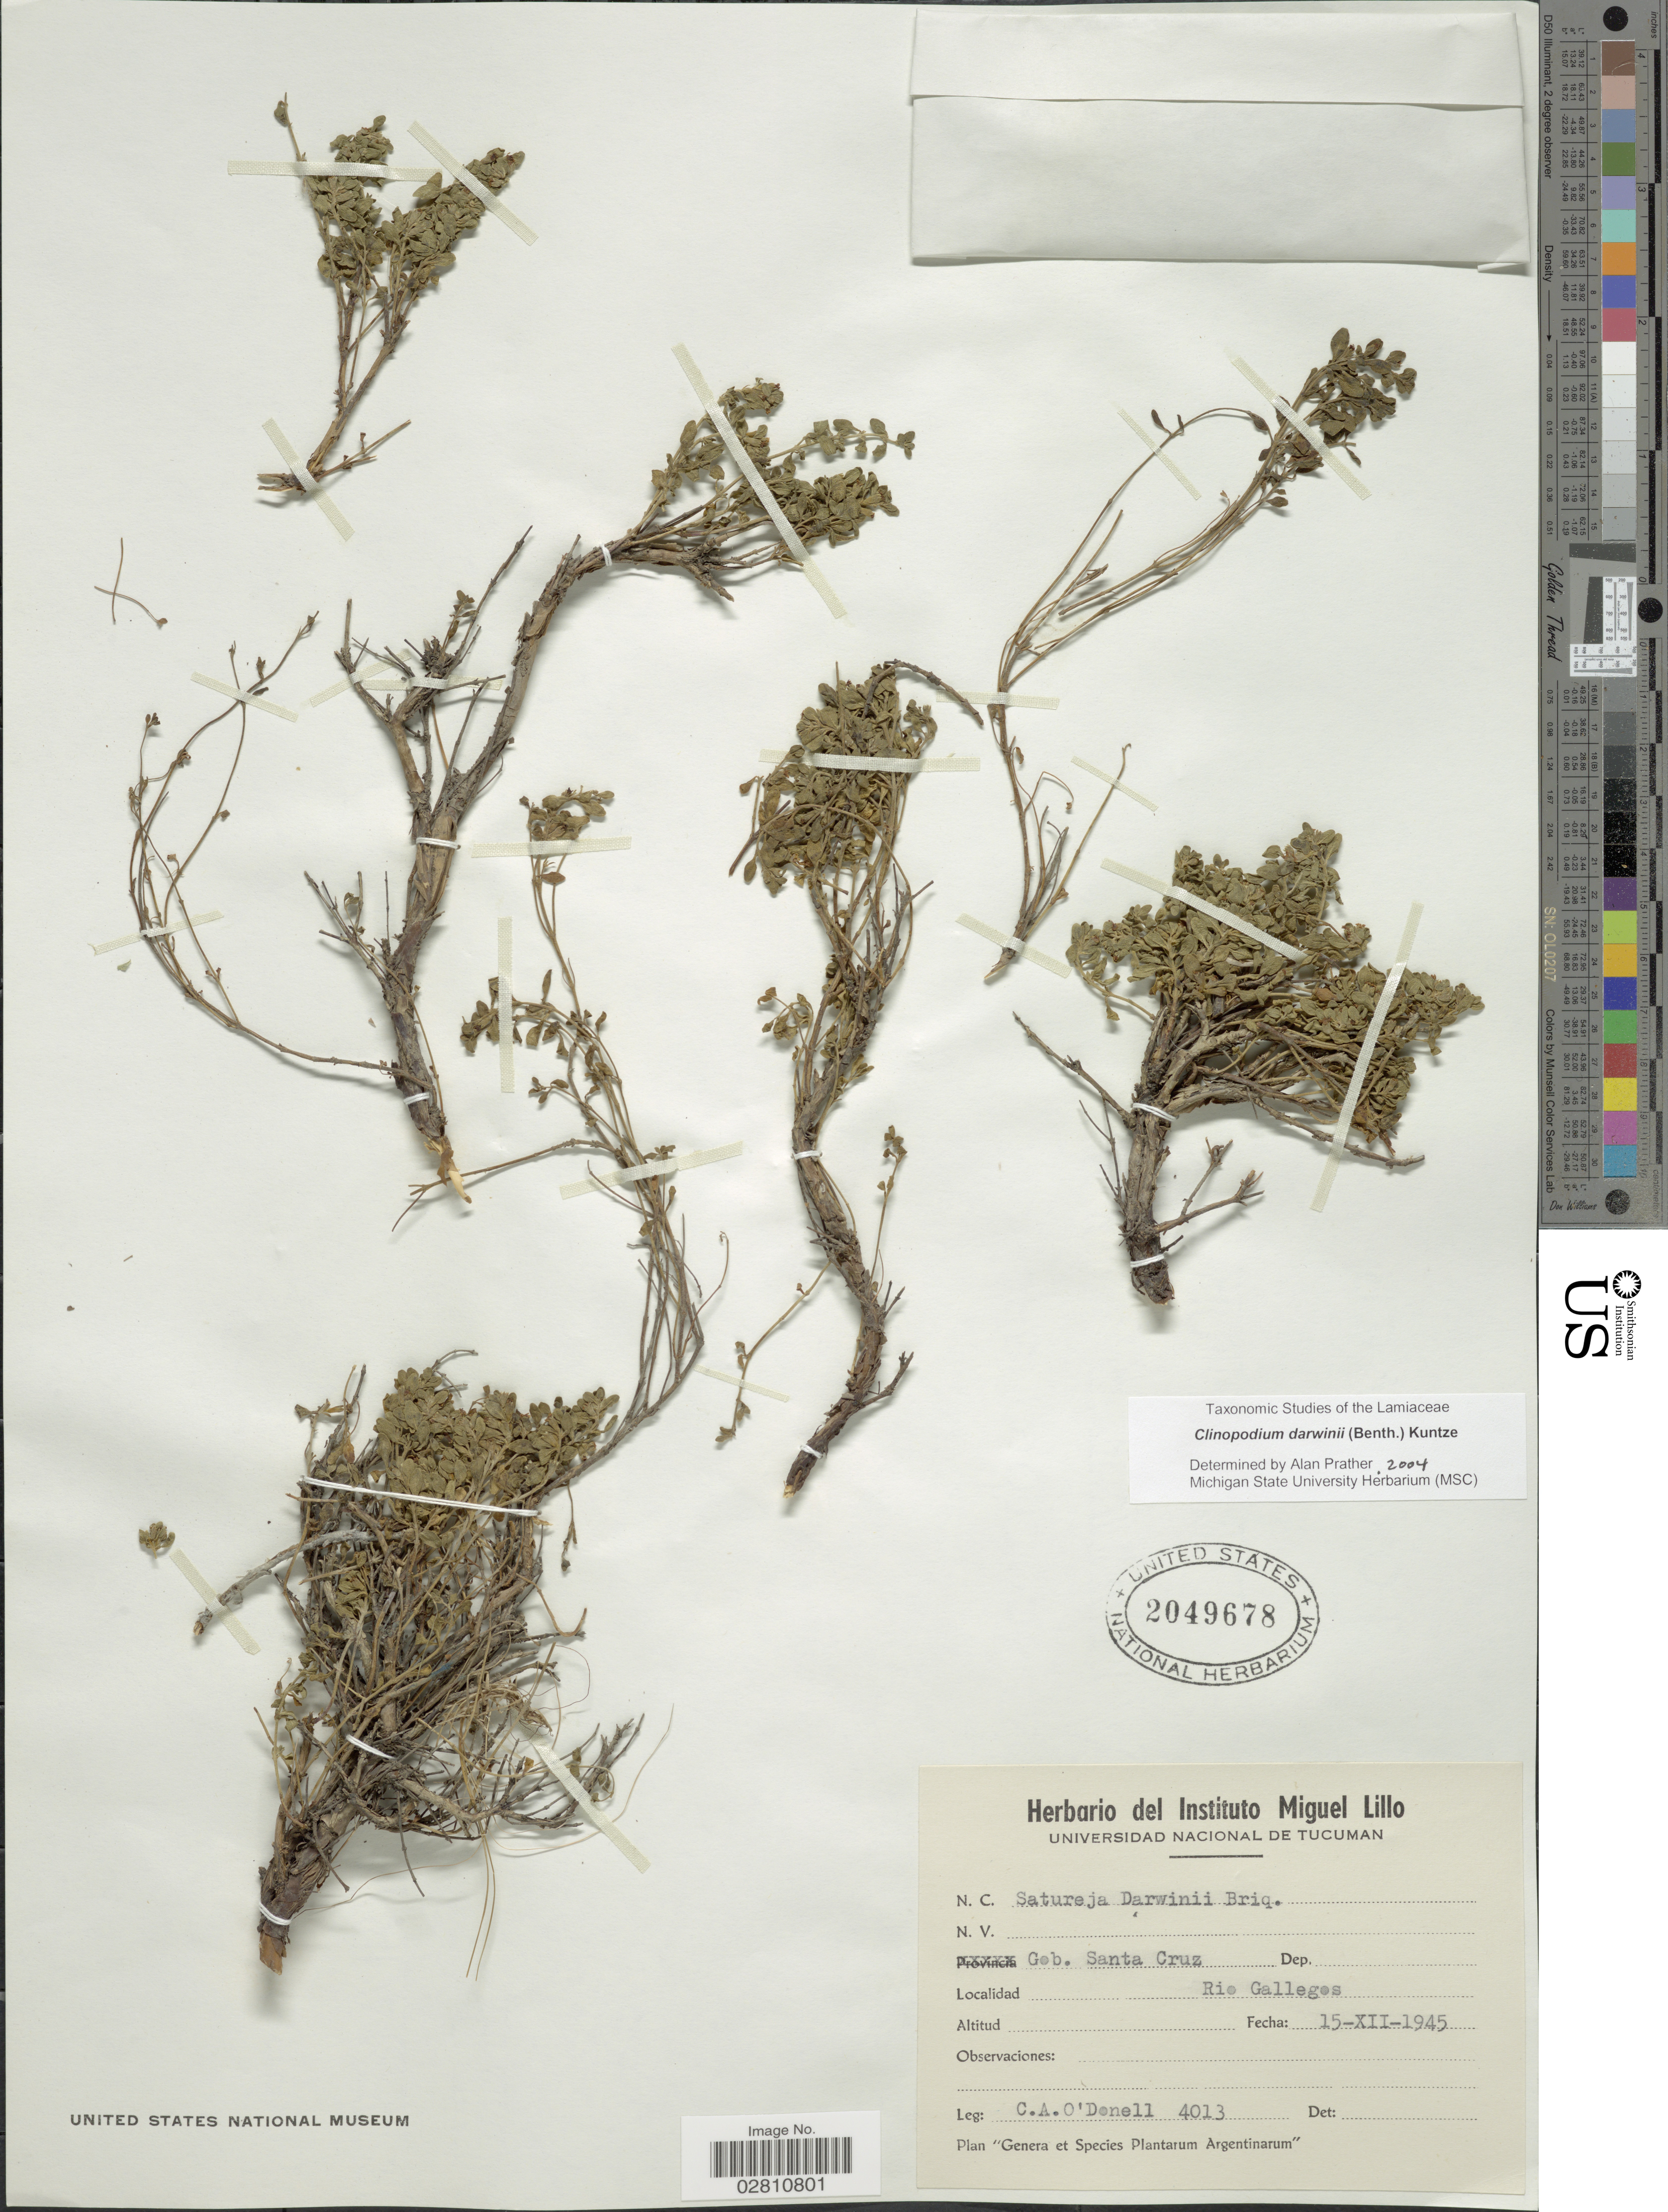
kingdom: Plantae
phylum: Tracheophyta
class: Magnoliopsida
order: Lamiales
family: Lamiaceae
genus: Clinopodium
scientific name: Clinopodium darwinii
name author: (Benth.) Kuntze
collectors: C. O'Donell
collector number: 40136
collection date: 1945-12-15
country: Argentina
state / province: Santa Cruz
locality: Gob. Santa Cruz, Rio Gallegos.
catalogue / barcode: US 2049678